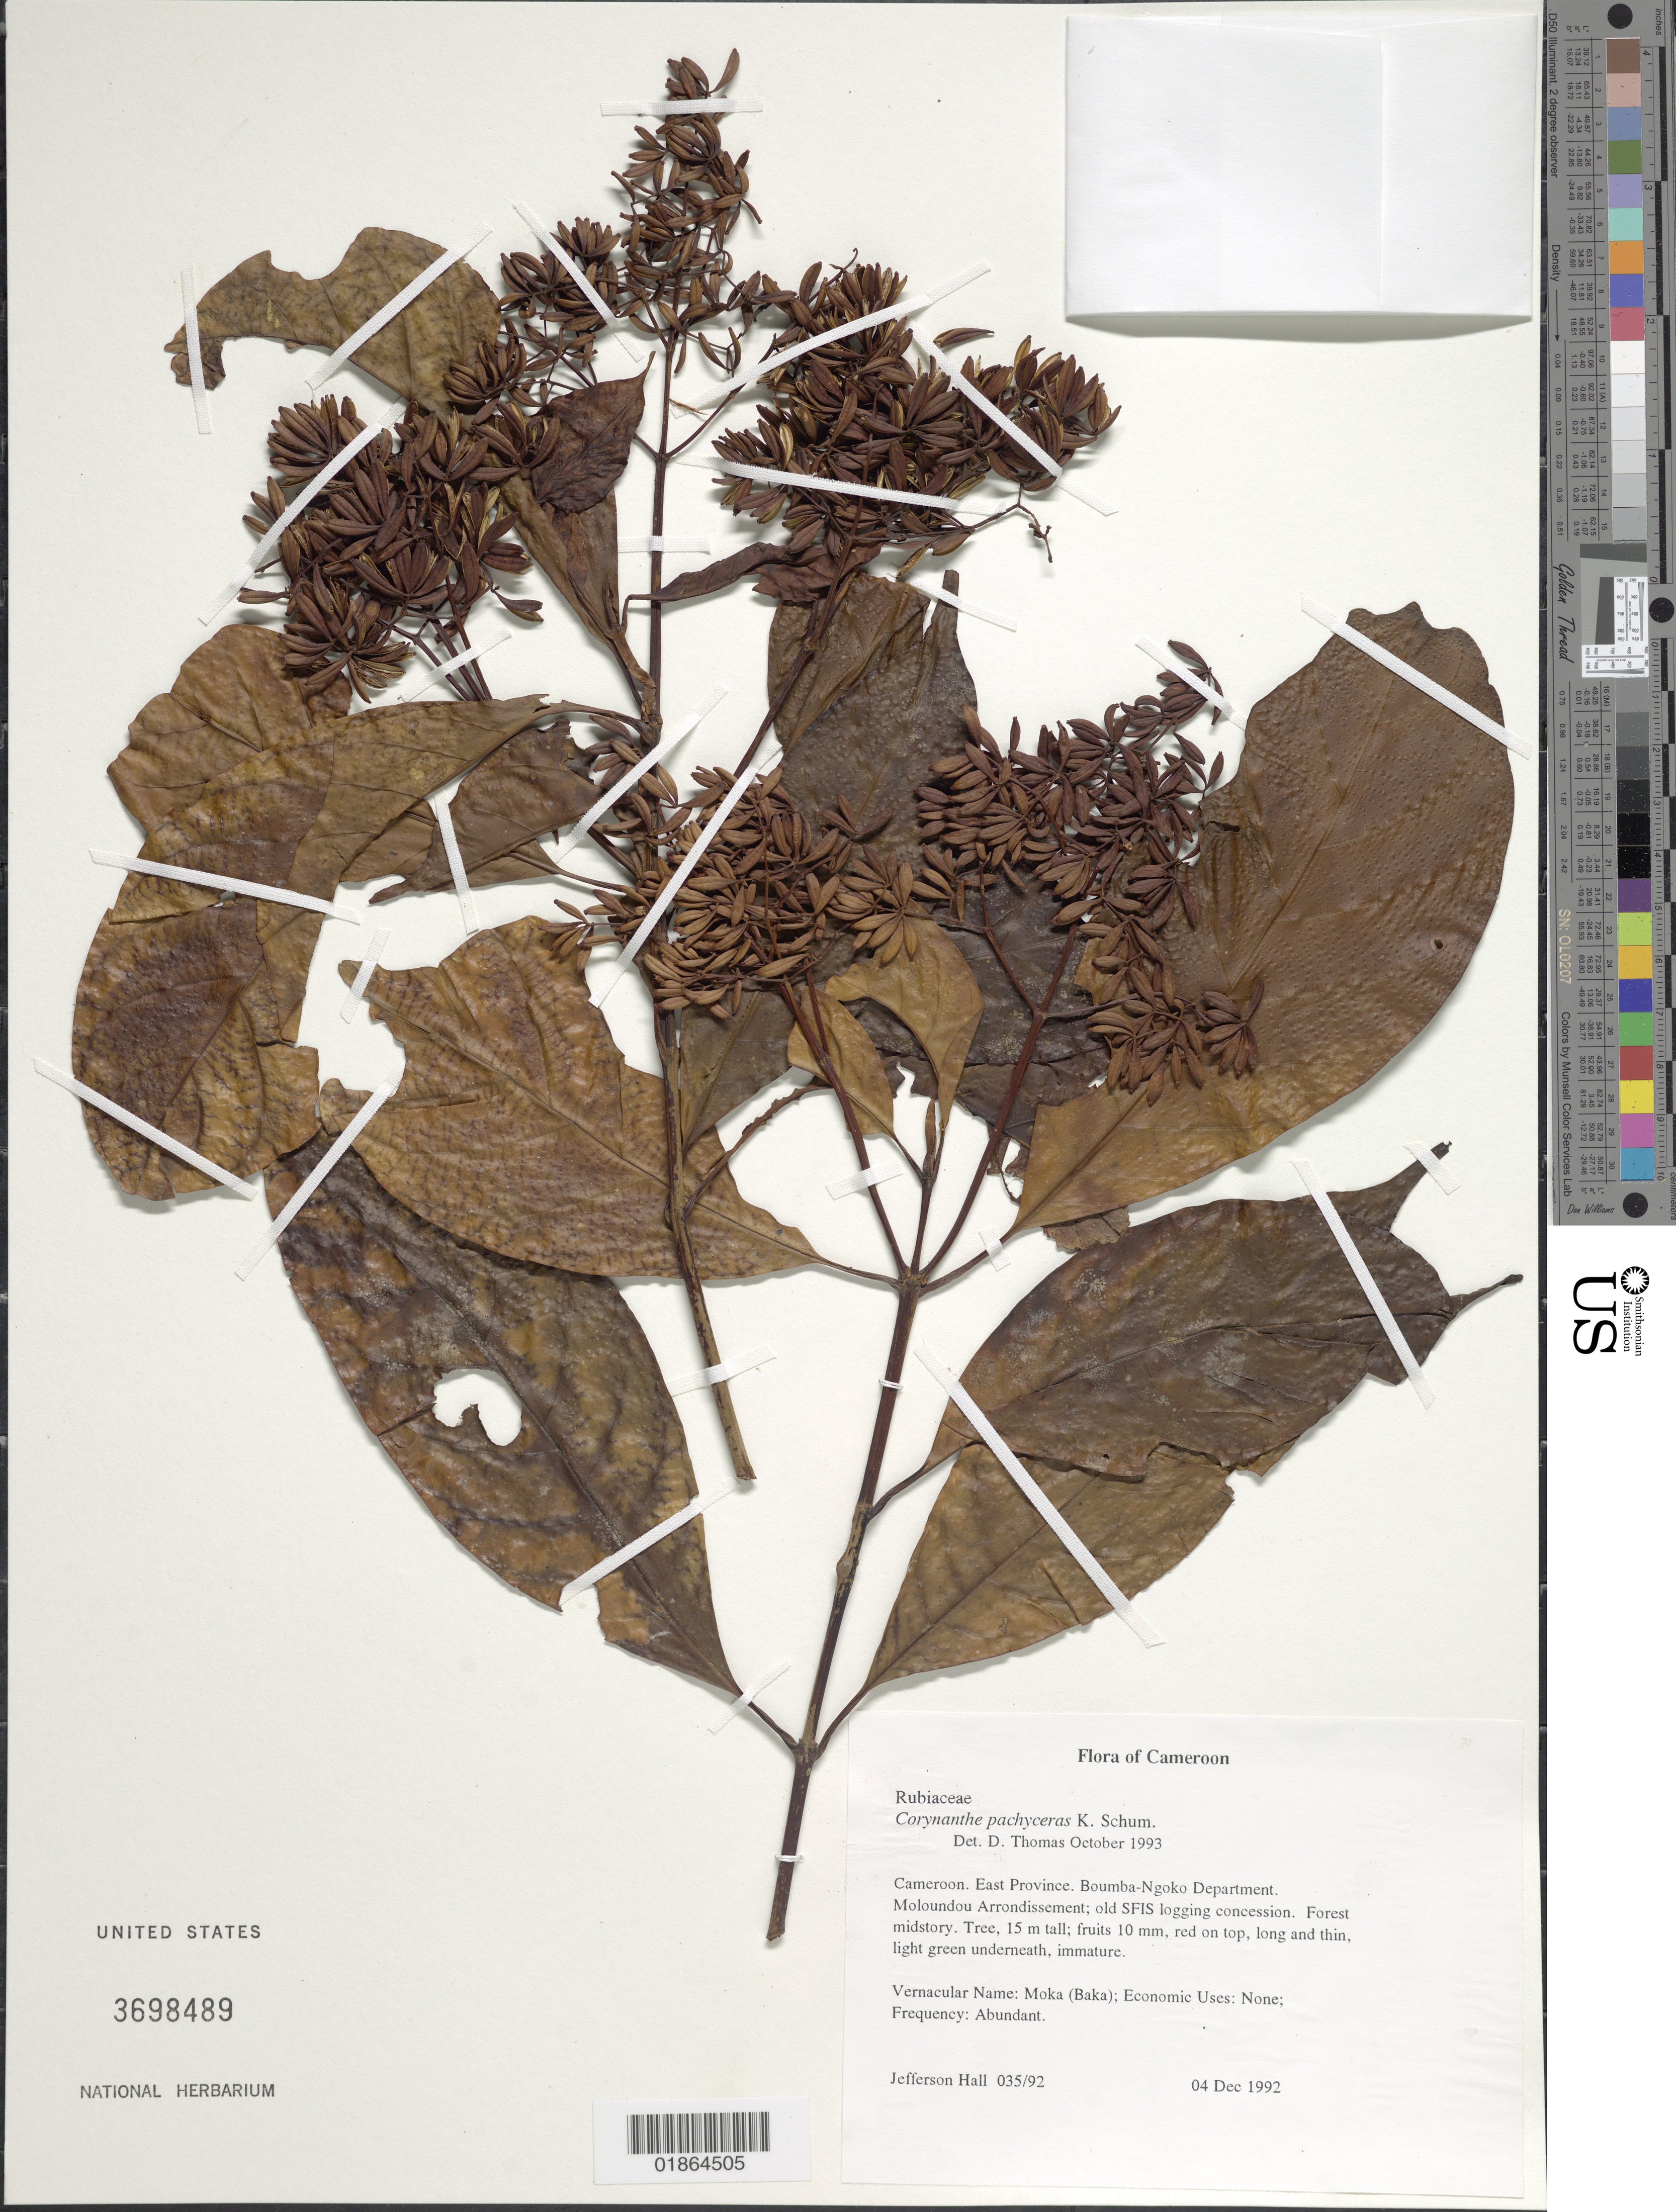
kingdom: Plantae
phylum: Tracheophyta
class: Magnoliopsida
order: Gentianales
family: Rubiaceae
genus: Corynanthe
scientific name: Corynanthe pachyceras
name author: K. Schum.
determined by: Thomas, D.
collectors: J. Hall & -. Edouard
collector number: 035/92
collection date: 1992-12-10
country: Cameroon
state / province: Est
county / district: Boumba-ngoko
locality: Moloundou Arrondissement; old SFIS logging concession.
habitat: Forest midstory.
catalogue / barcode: US 3698489